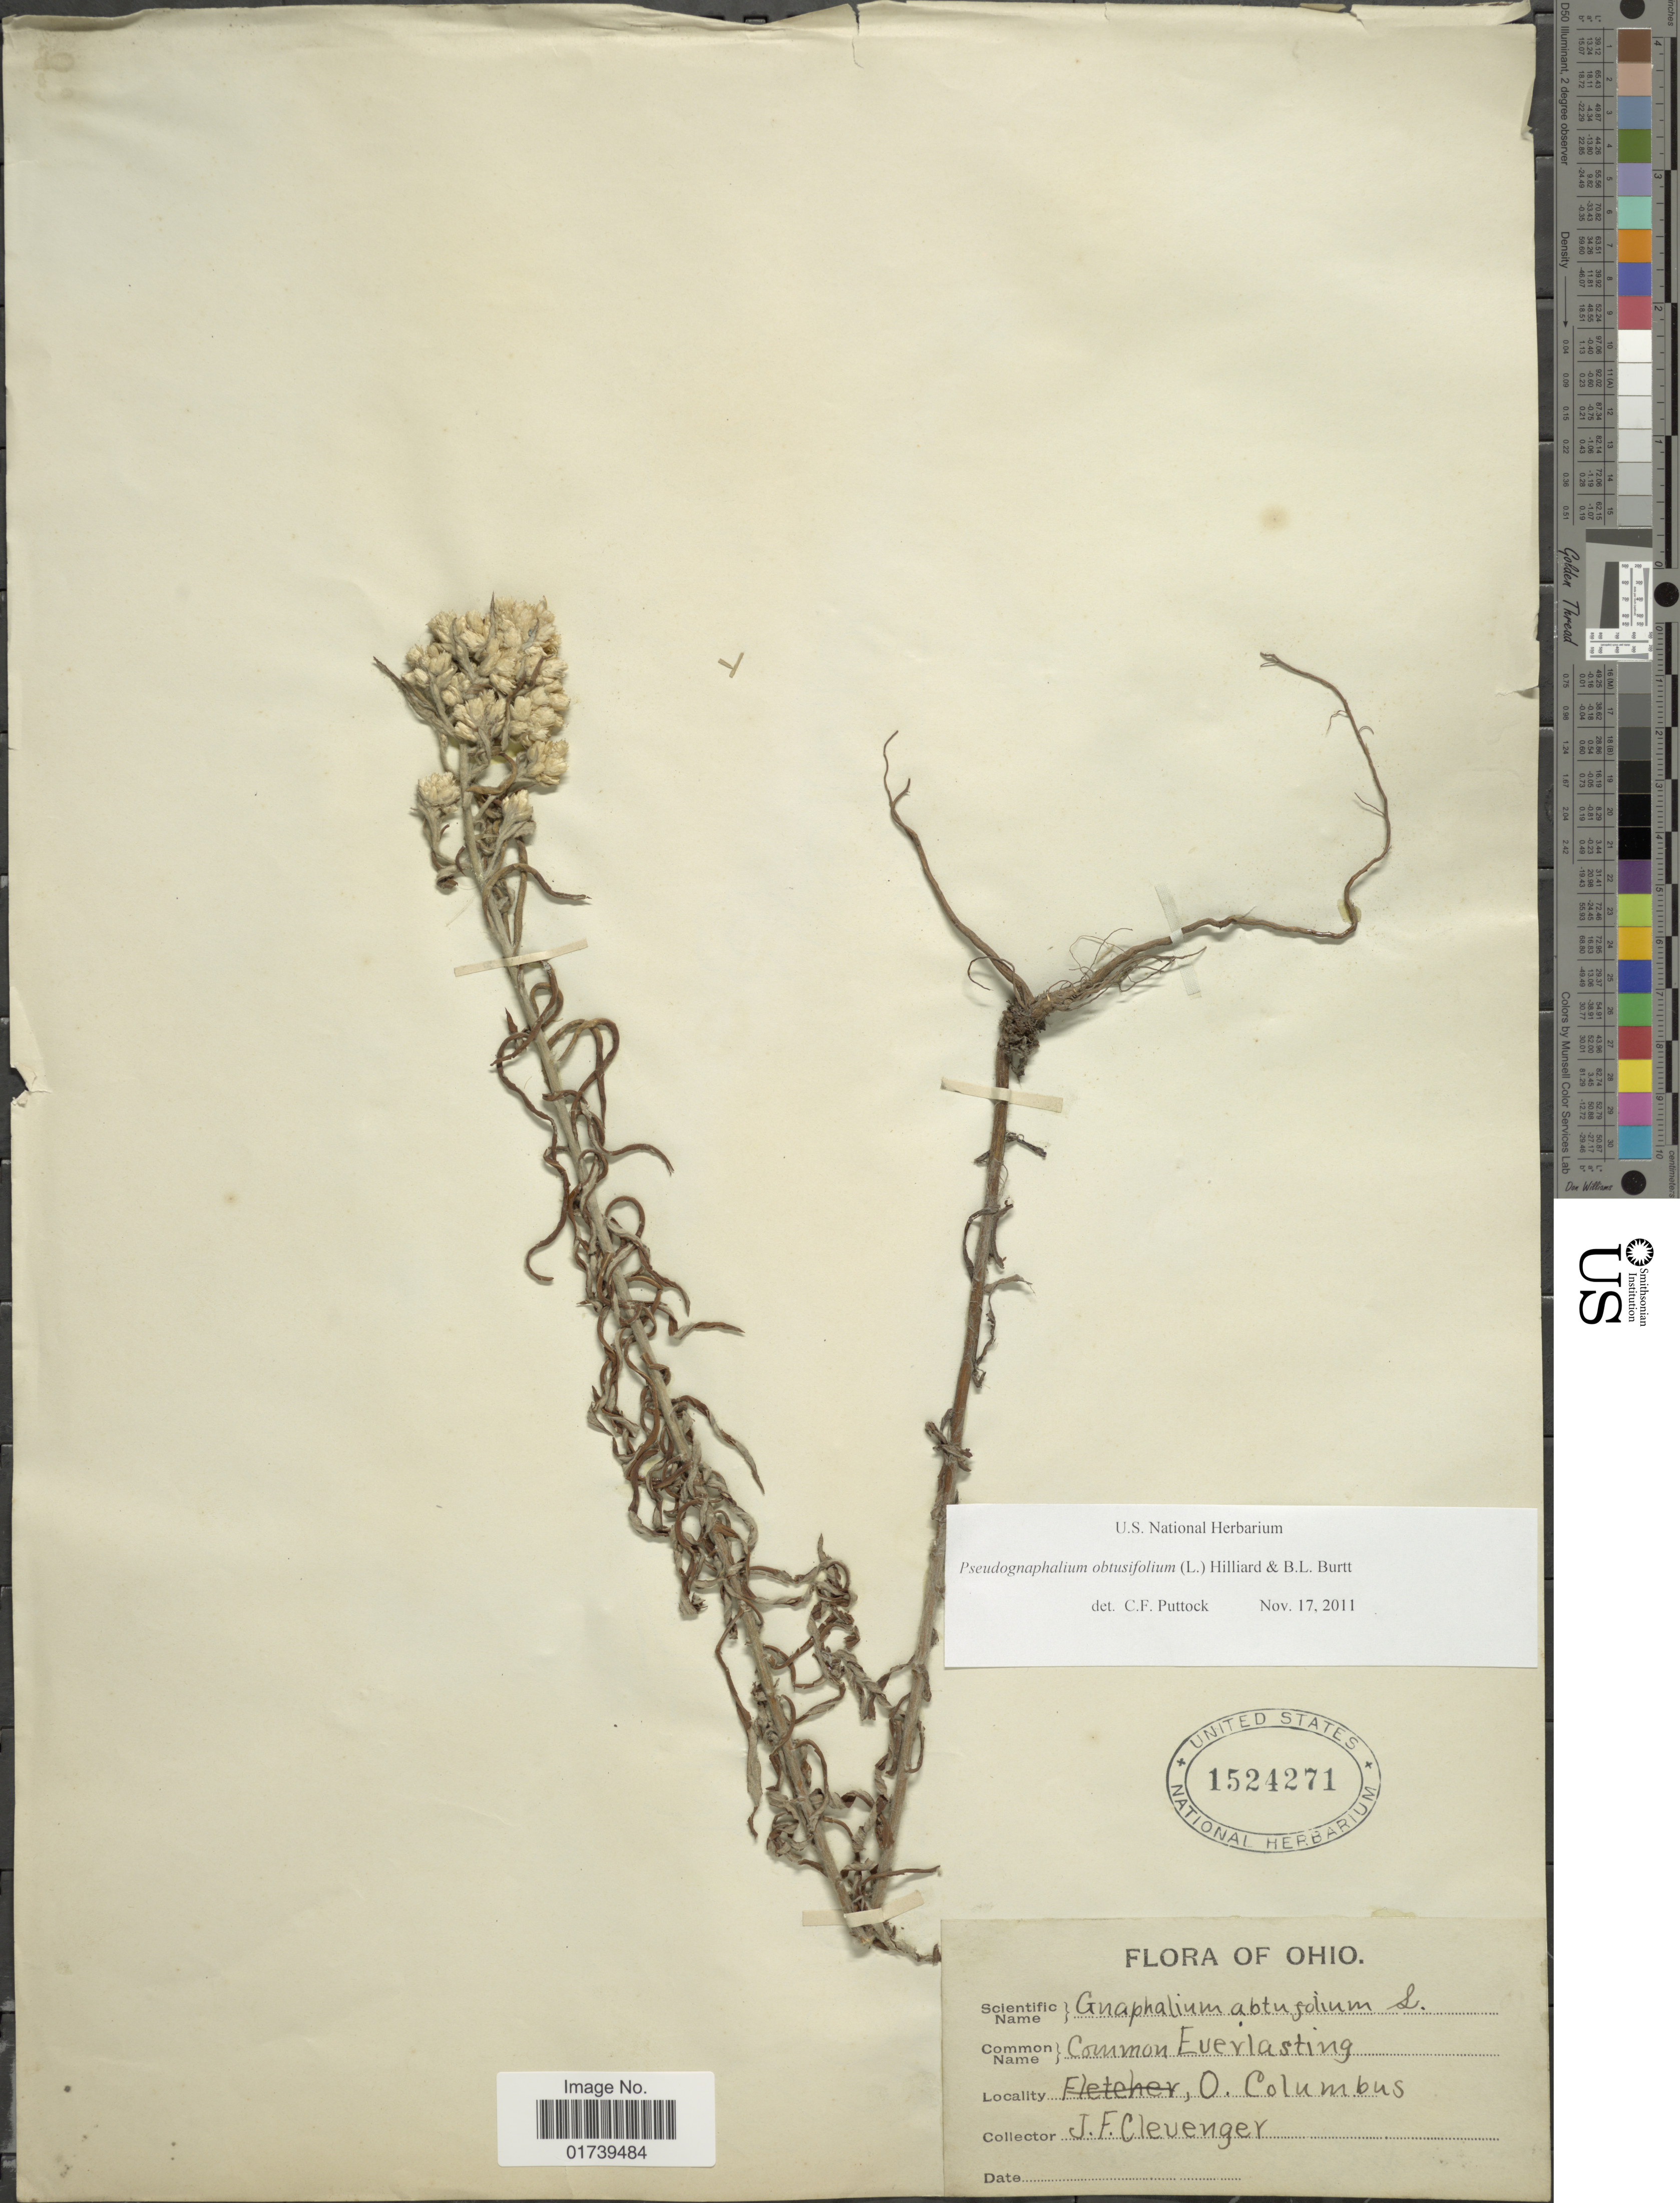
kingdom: Plantae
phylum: Tracheophyta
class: Magnoliopsida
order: Asterales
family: Asteraceae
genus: Pseudognaphalium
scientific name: Pseudognaphalium obtusifolium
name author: (L.) Hilliard & B.L. Burtt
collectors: J. F. Clevenger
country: United States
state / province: Ohio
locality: O. Columbus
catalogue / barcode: US 1524271